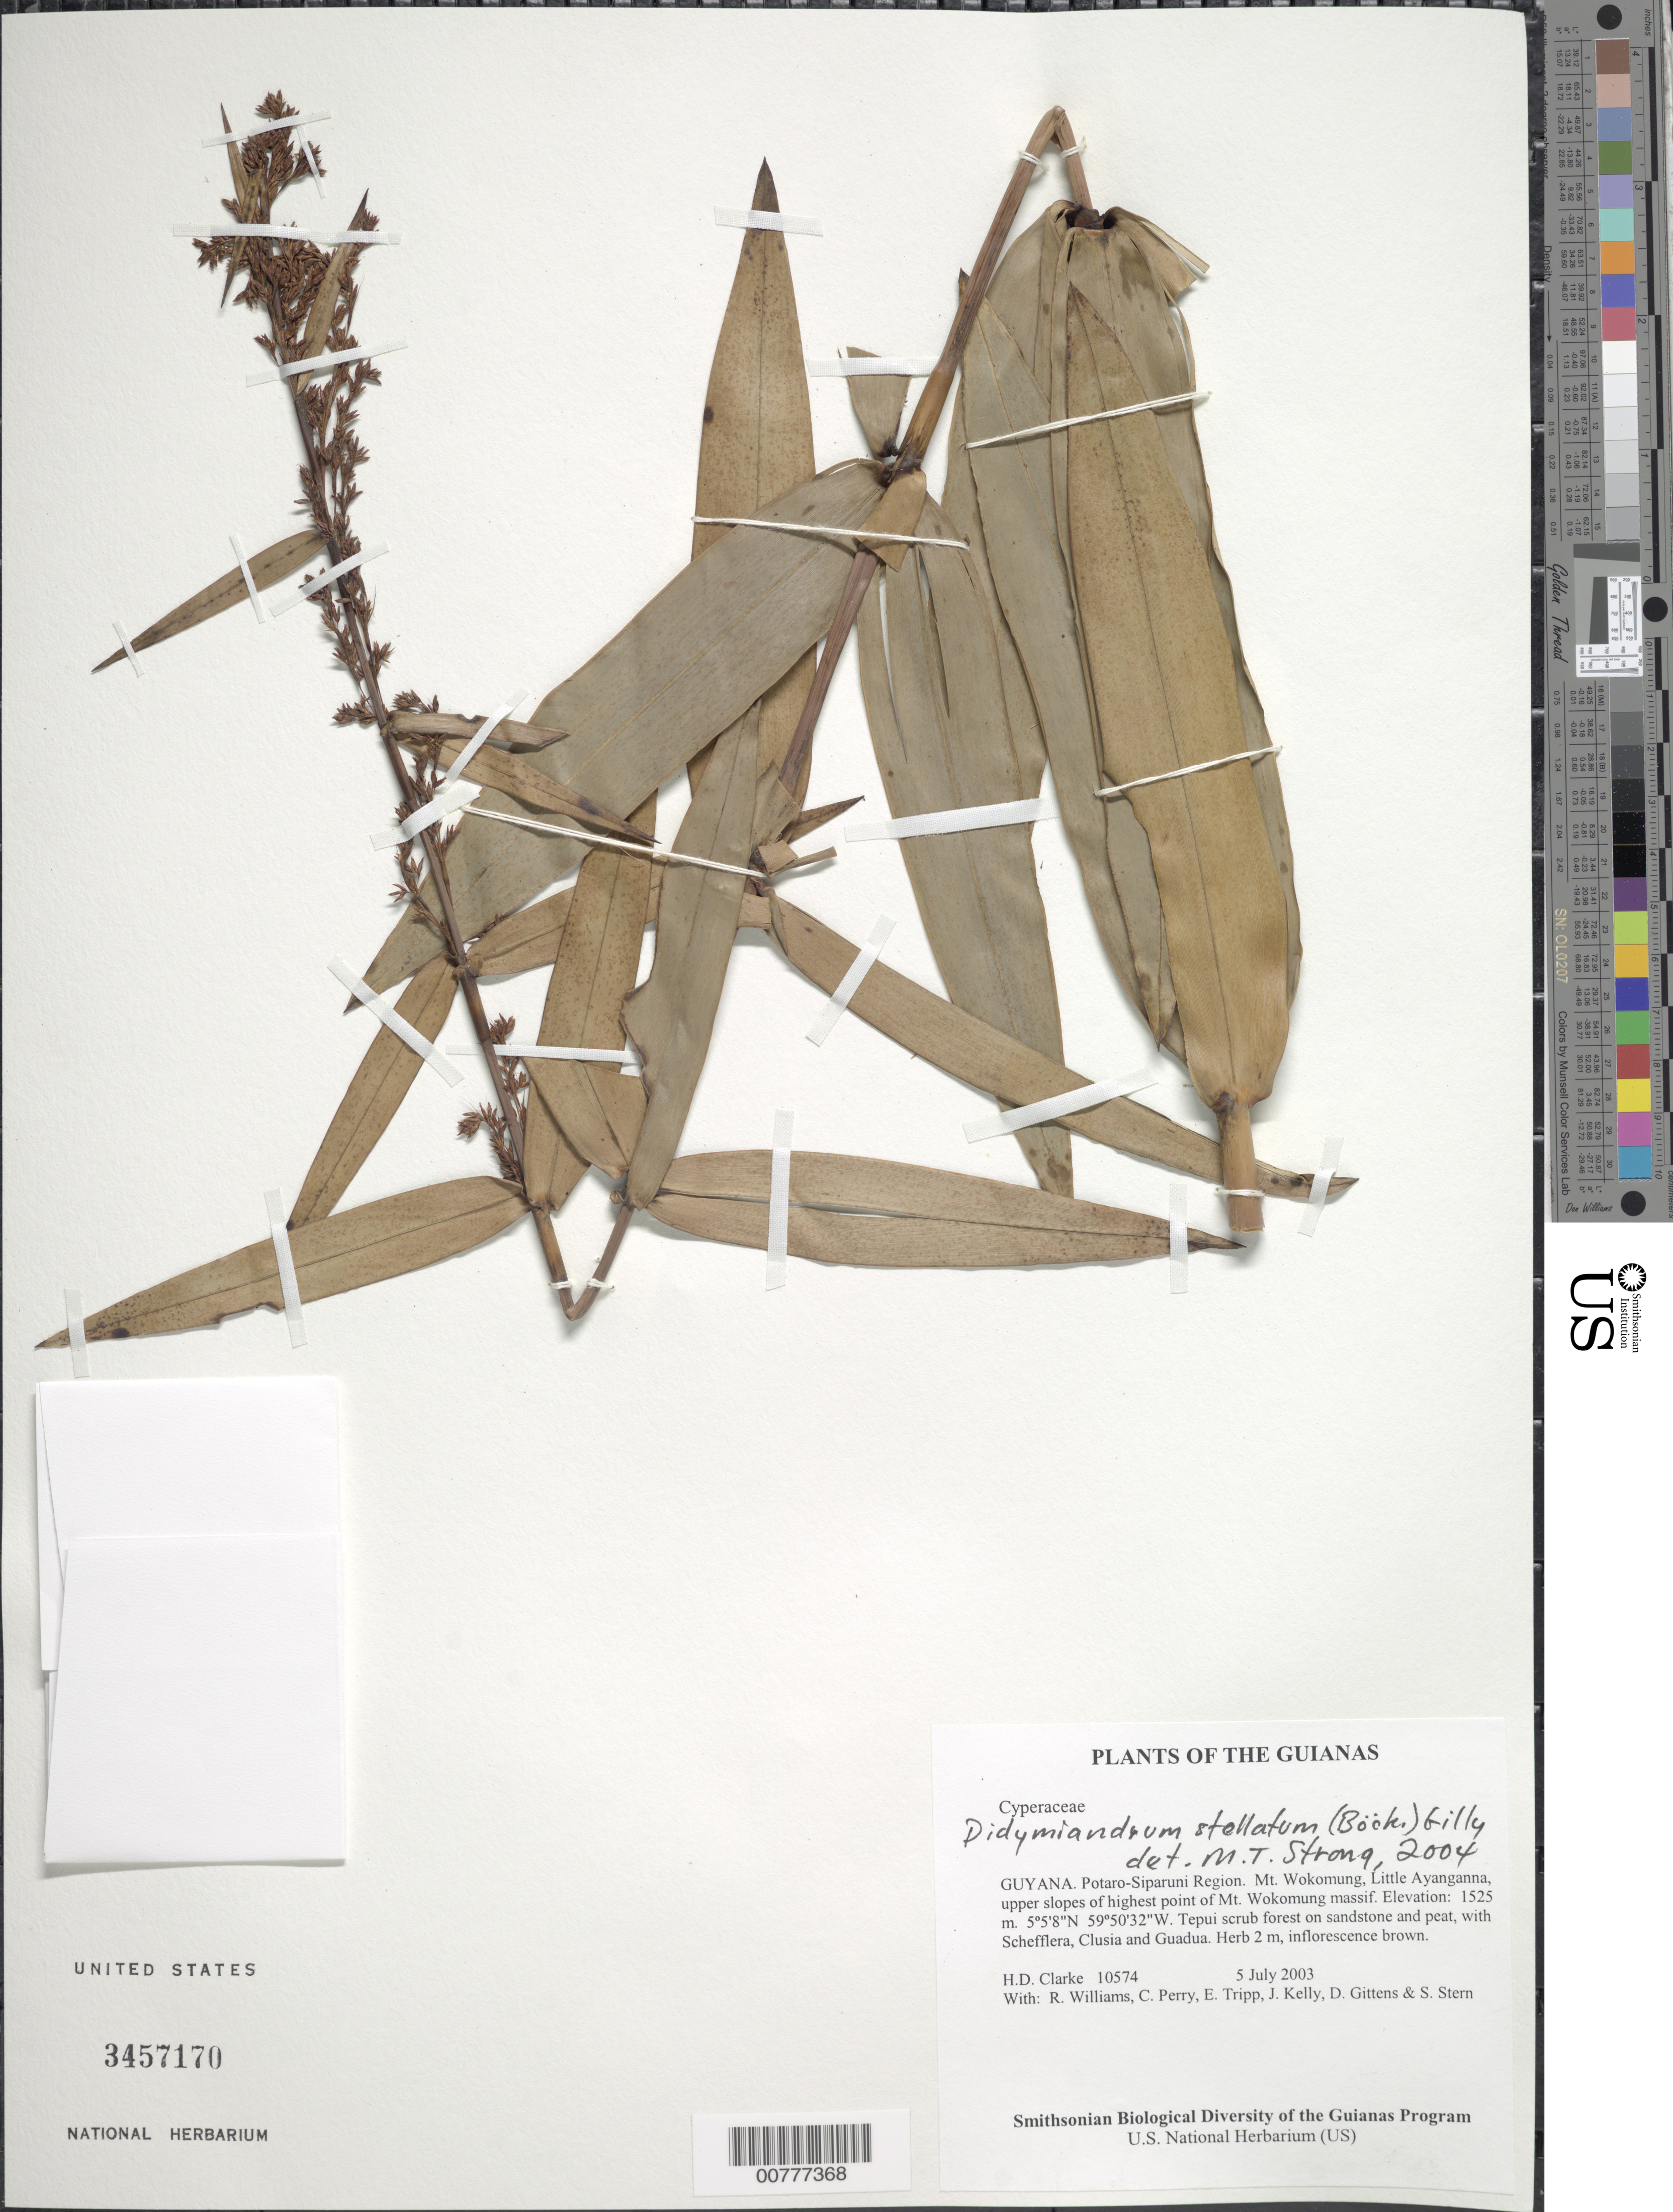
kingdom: Plantae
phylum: Tracheophyta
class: Liliopsida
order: Poales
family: Cyperaceae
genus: Didymiandrum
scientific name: Didymiandrum stellatum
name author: (Boeckeler) Gilly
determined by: Strong, M. T., (US), Smithsonian Institution - National Museum of Natural History (UNITED STATES)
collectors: H. D. Clarke, R. Williams, C. Perry, E. Tripp, J. Kelly, D. Gittens & S. R. Stern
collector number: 10574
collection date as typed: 5 July 2003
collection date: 2003-07-05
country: Guyana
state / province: Potaro-Siparuni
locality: Mt. Wokomung, Little Ayanganna, upper slopes of highest point of Mt. Wokomung massif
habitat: Tepui scrub forest on sandstone and peat, with Schefflera, Clusia and Guadua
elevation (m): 1525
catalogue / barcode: US 3457170